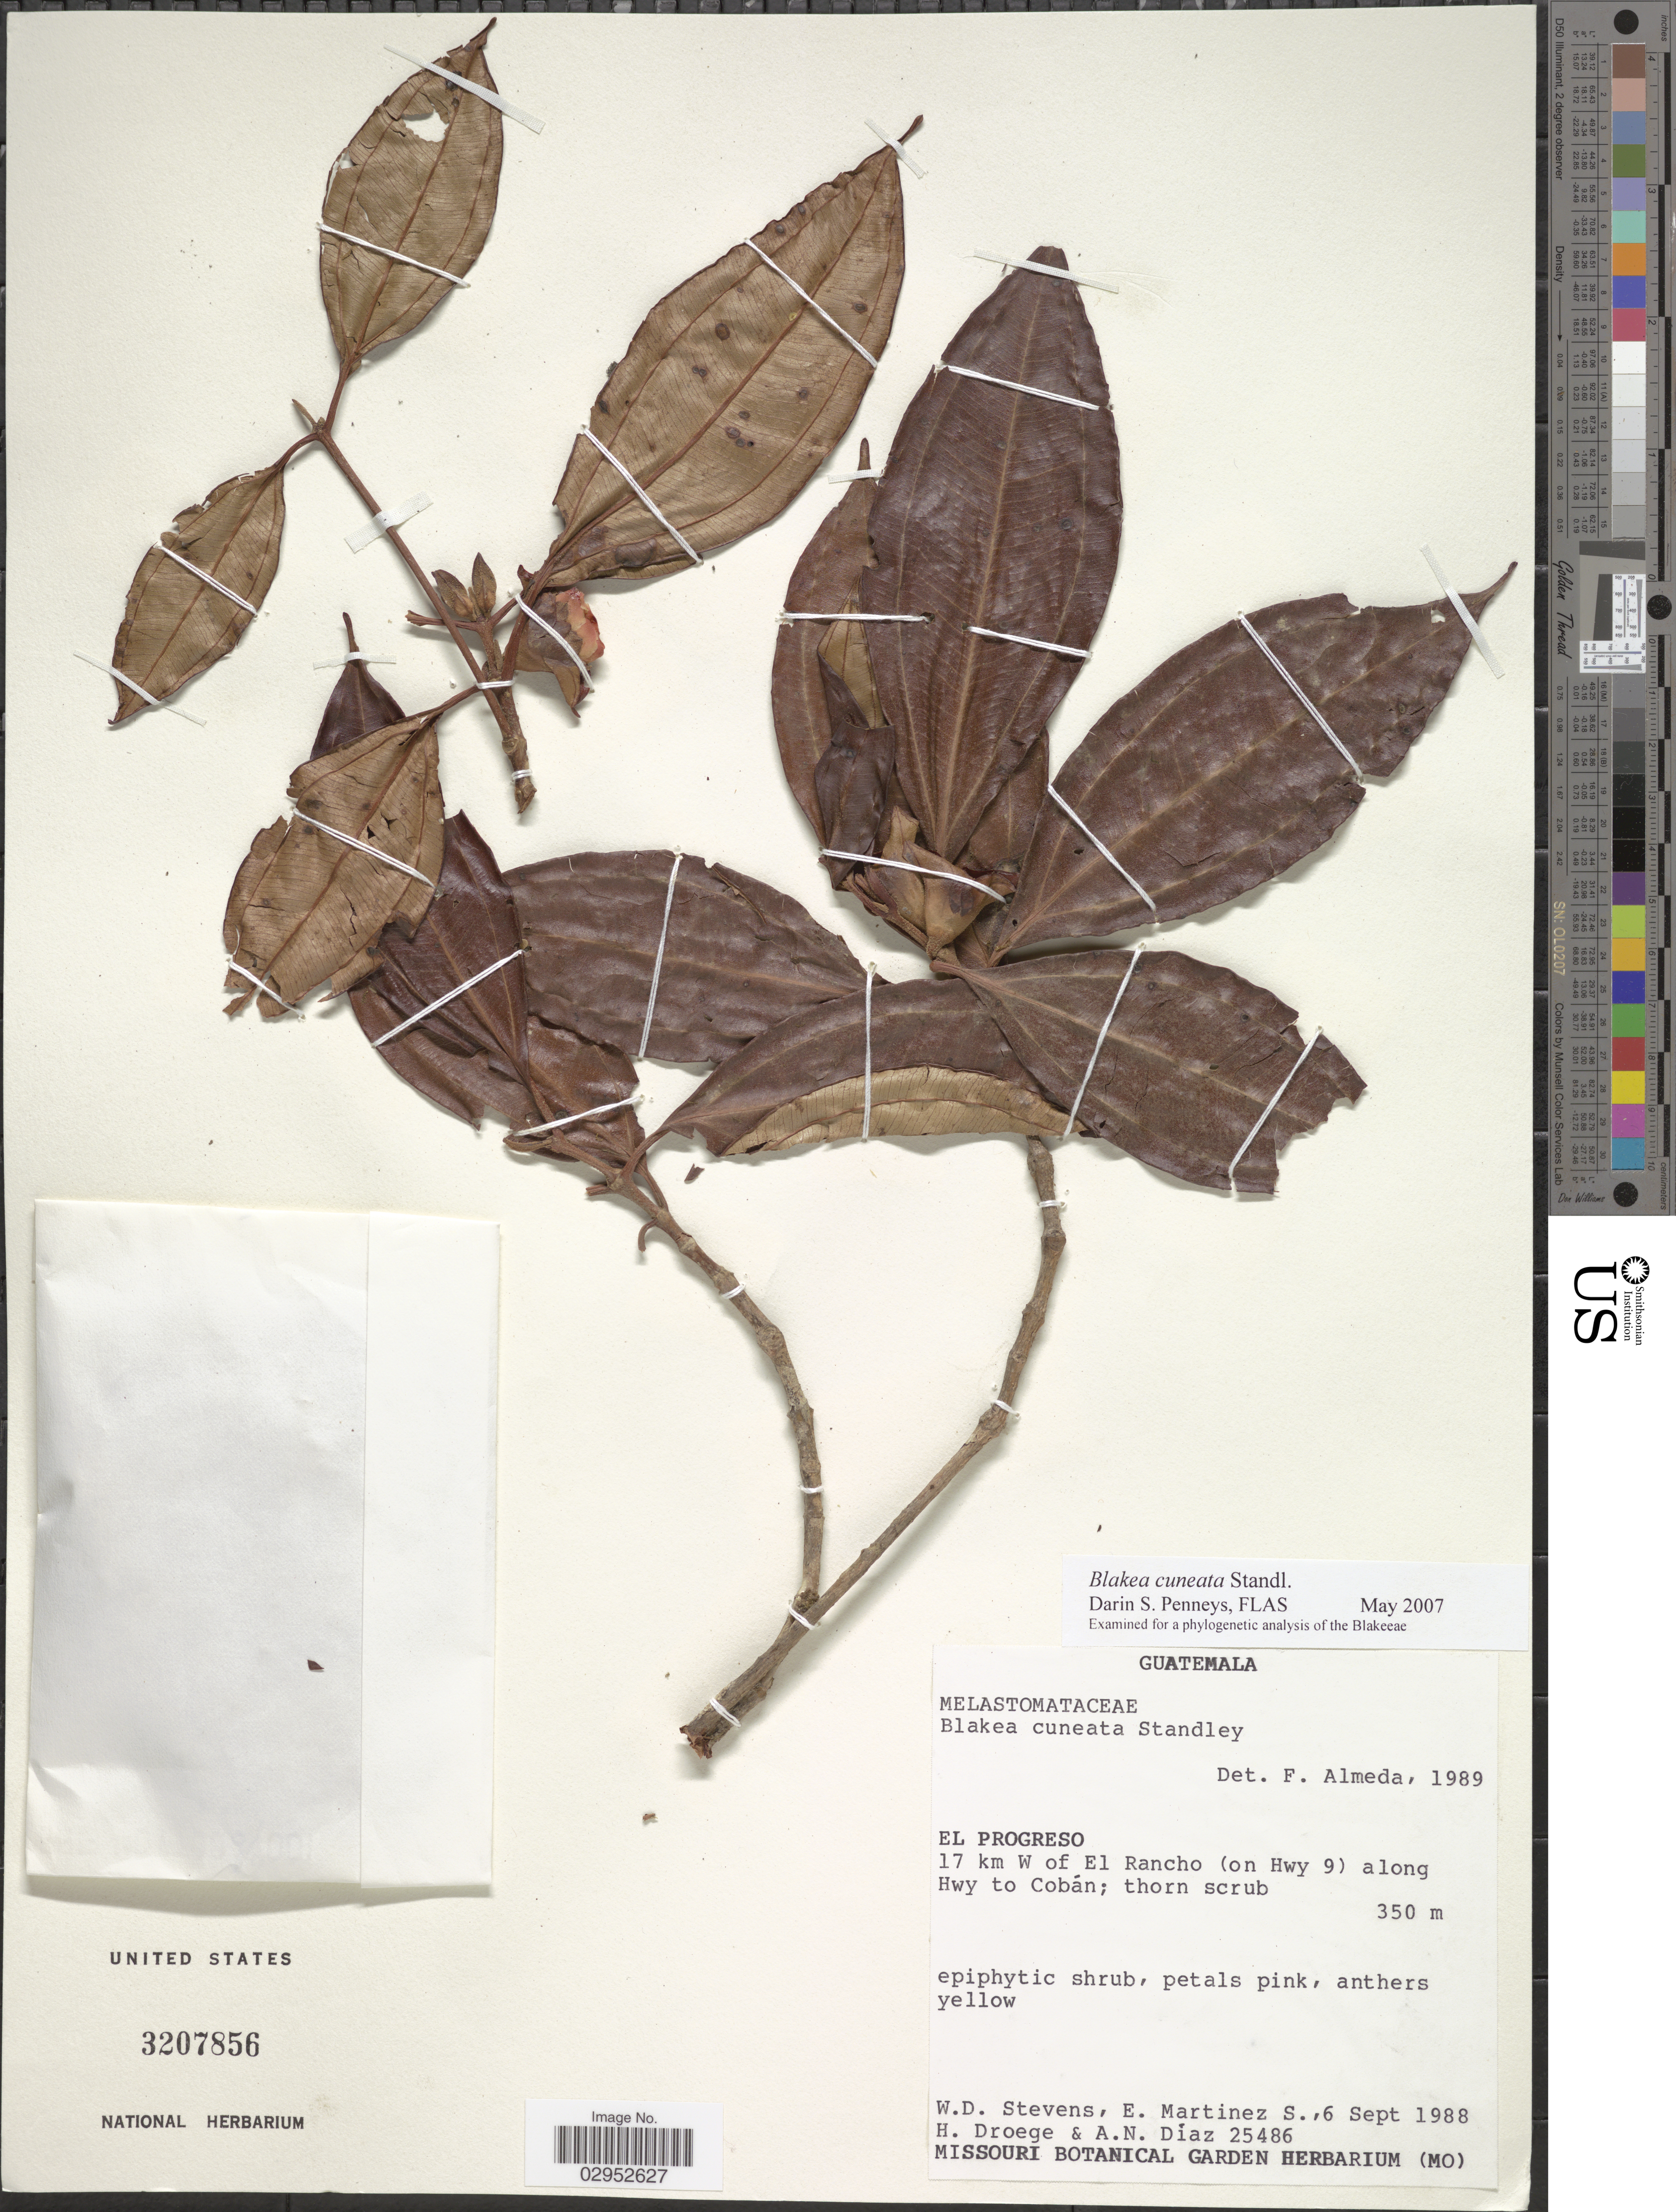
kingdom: Plantae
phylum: Tracheophyta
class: Magnoliopsida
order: Myrtales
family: Melastomataceae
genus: Blakea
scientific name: Blakea cuneata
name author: Standl.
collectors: W. D. Stevens, E. M. Martínez S., H. Droege & A. Diaz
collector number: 25486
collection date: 1988-09-06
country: Guatemala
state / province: El Progreso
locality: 17 km W of El Rancho (on Hwy 9) along Hwy to Cobán.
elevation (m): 350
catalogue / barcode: US 3207856